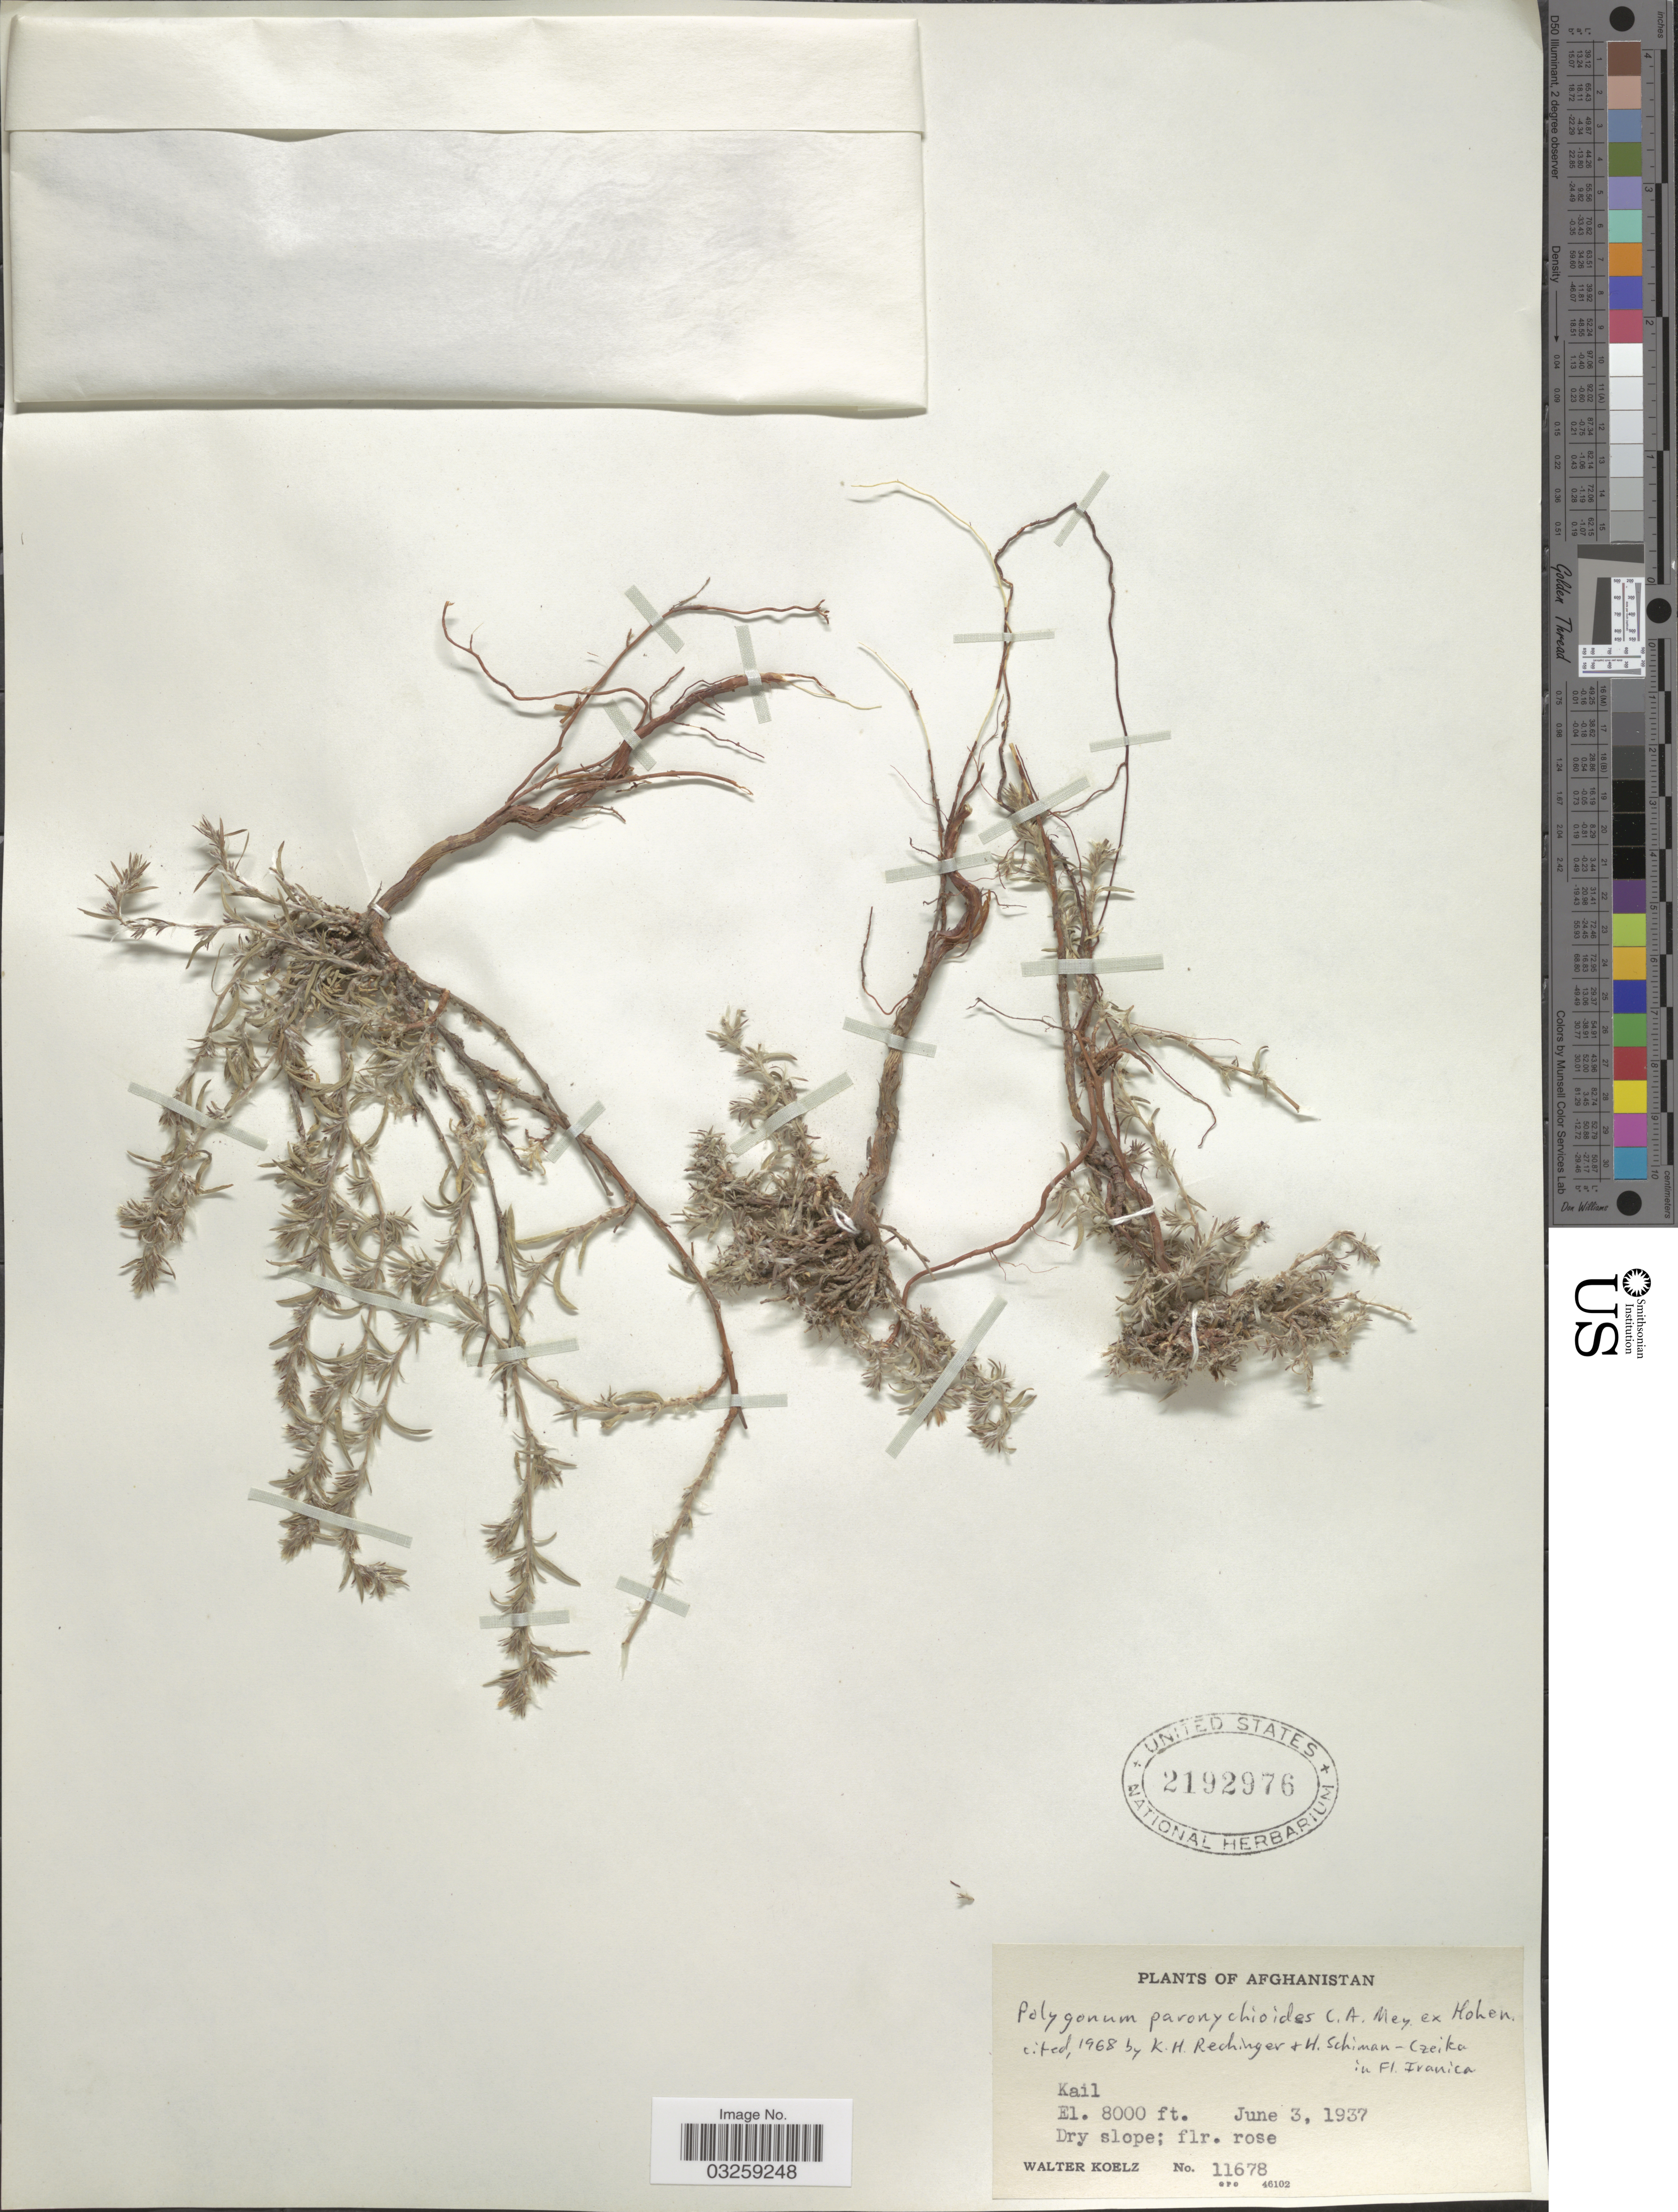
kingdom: Plantae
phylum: Tracheophyta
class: Magnoliopsida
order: Caryophyllales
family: Polygonaceae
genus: Polygonum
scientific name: Polygonum paronychioides Small, nom. illeg.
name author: Small ex Rydb.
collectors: W. N. Koelz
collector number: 11678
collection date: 1937-06-03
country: Afghanistan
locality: Kail.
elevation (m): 2438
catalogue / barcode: US 2192976